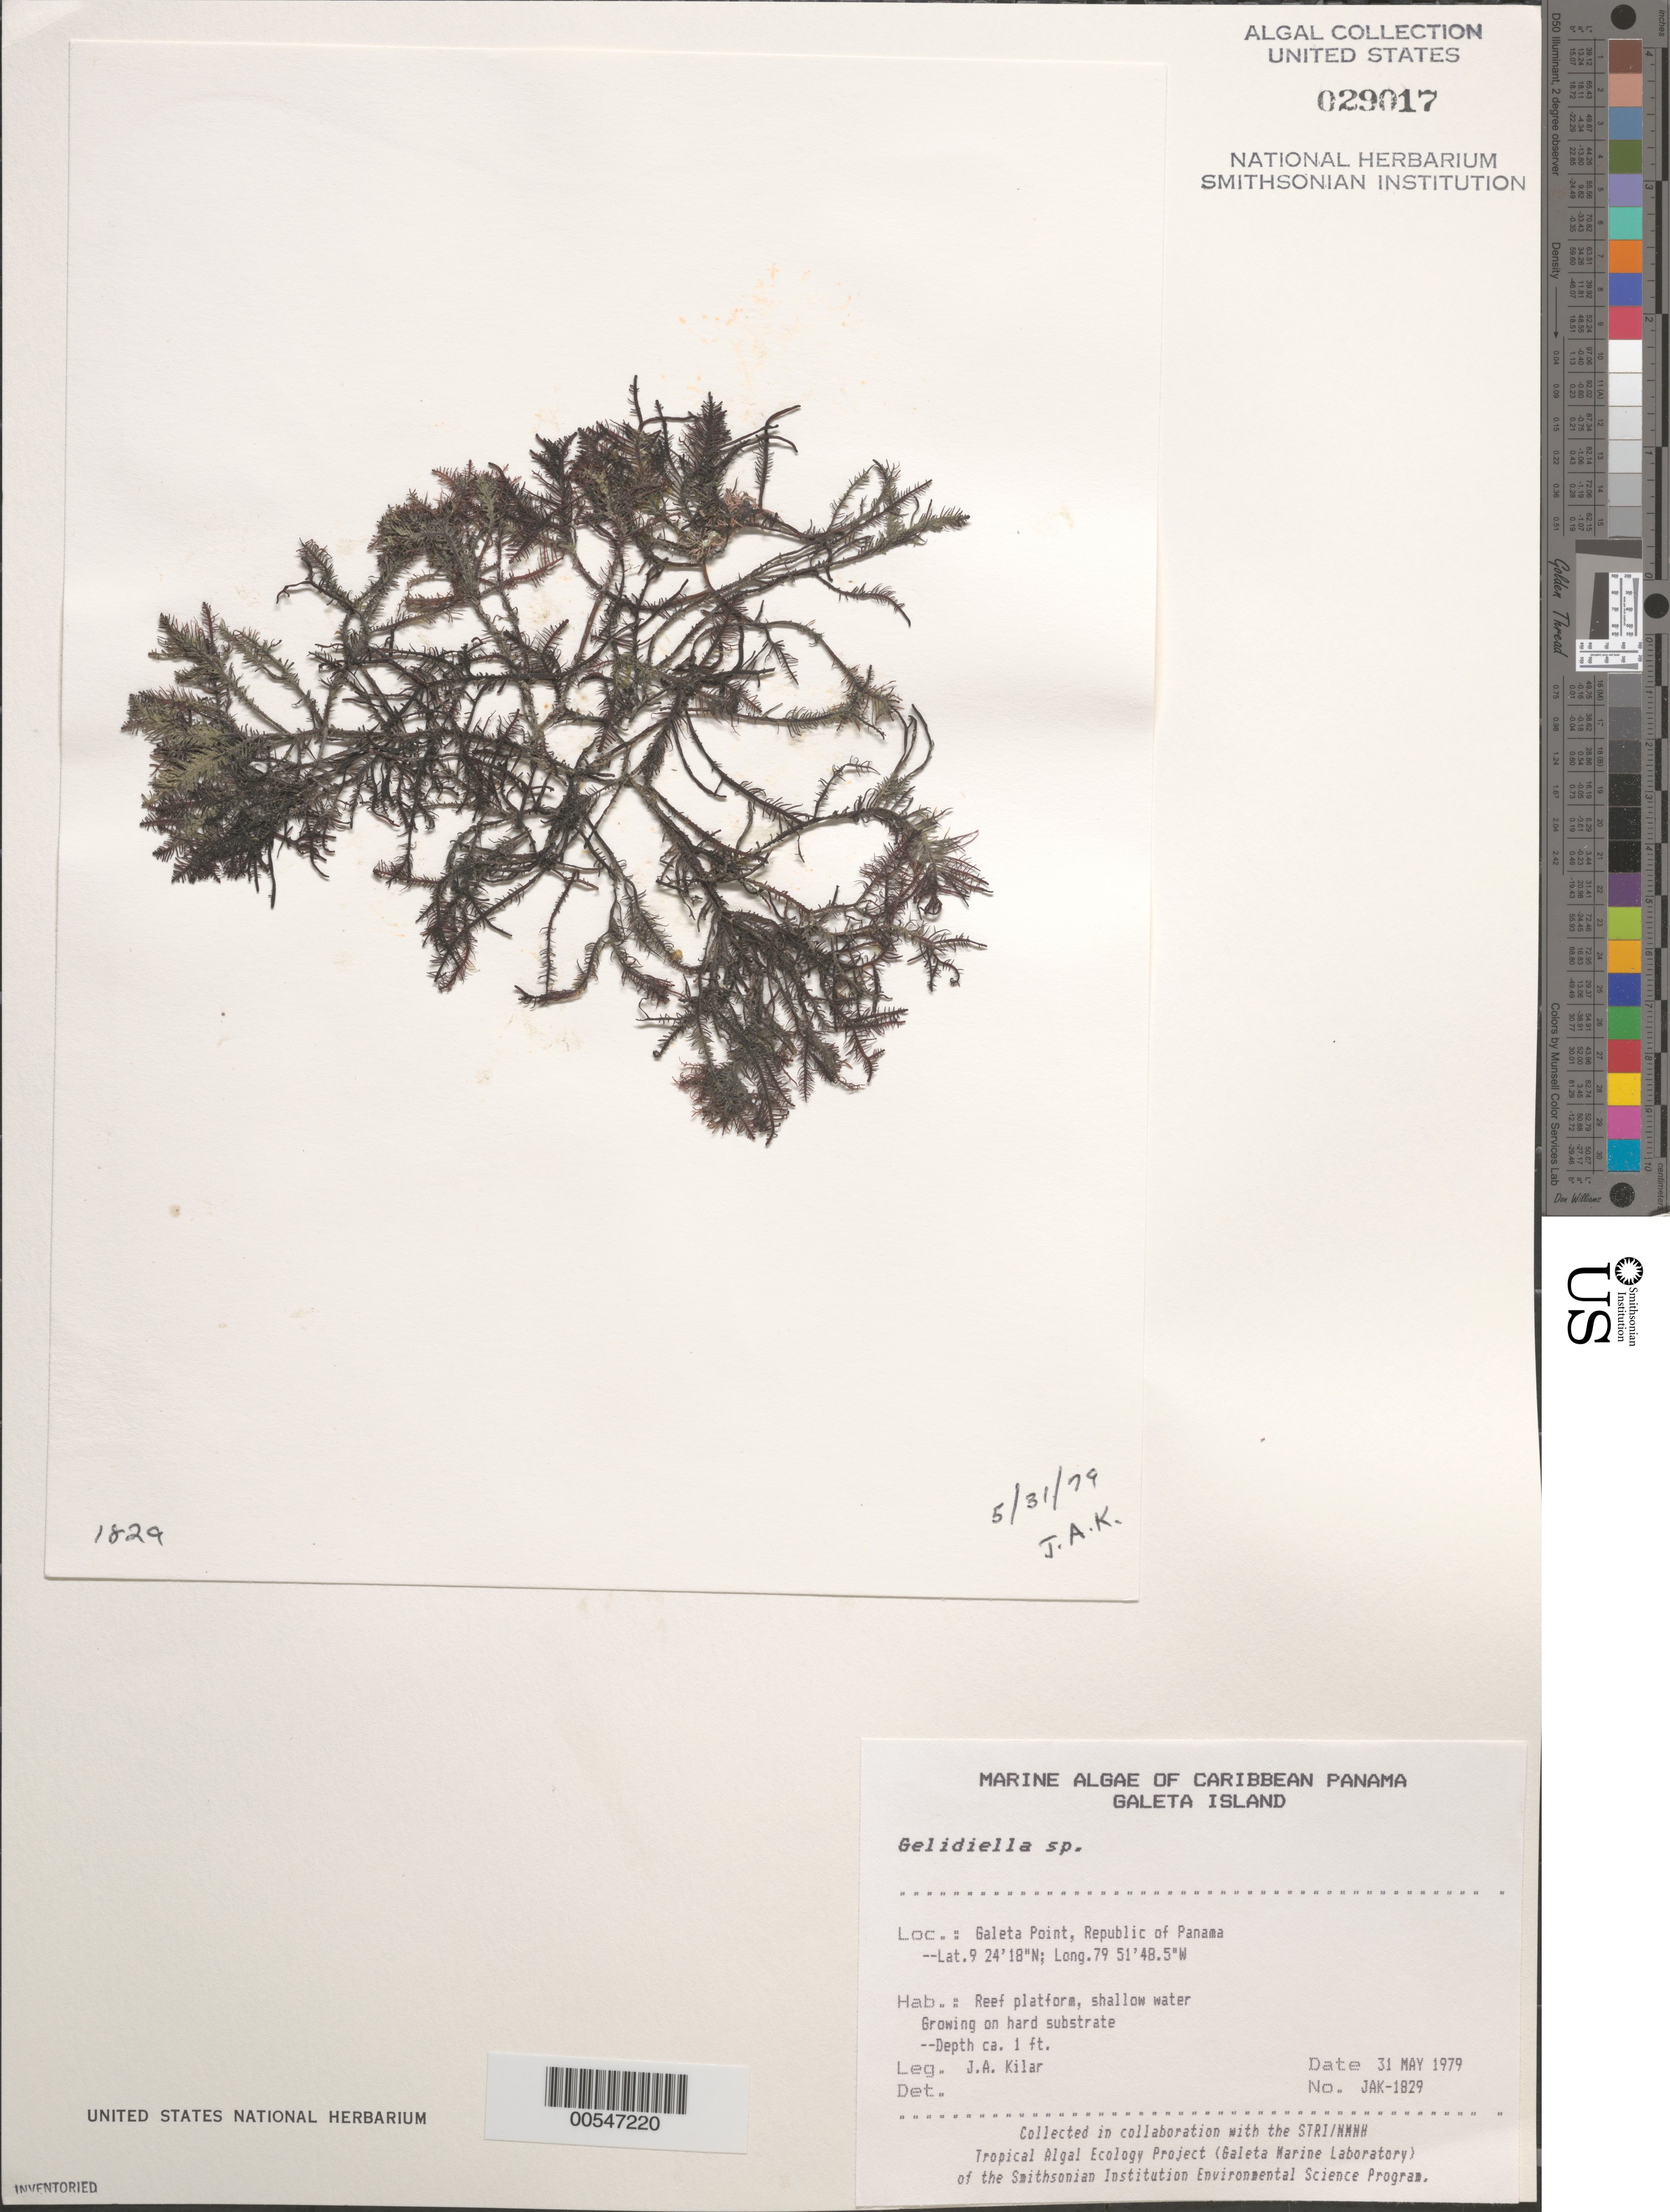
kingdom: Plantae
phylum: Rhodophyta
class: Florideophyceae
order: Gelidiales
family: Gelidiellaceae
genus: Gelidiella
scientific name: Gelidiella sp.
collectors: J. A. Kilar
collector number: JAK-1829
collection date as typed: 31 May 1979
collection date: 1979-05-31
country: Panama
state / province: Colón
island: Galeta Island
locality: Galeta Point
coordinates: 9 24' 18" N, 79 51' 48.5" W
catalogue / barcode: US 29017